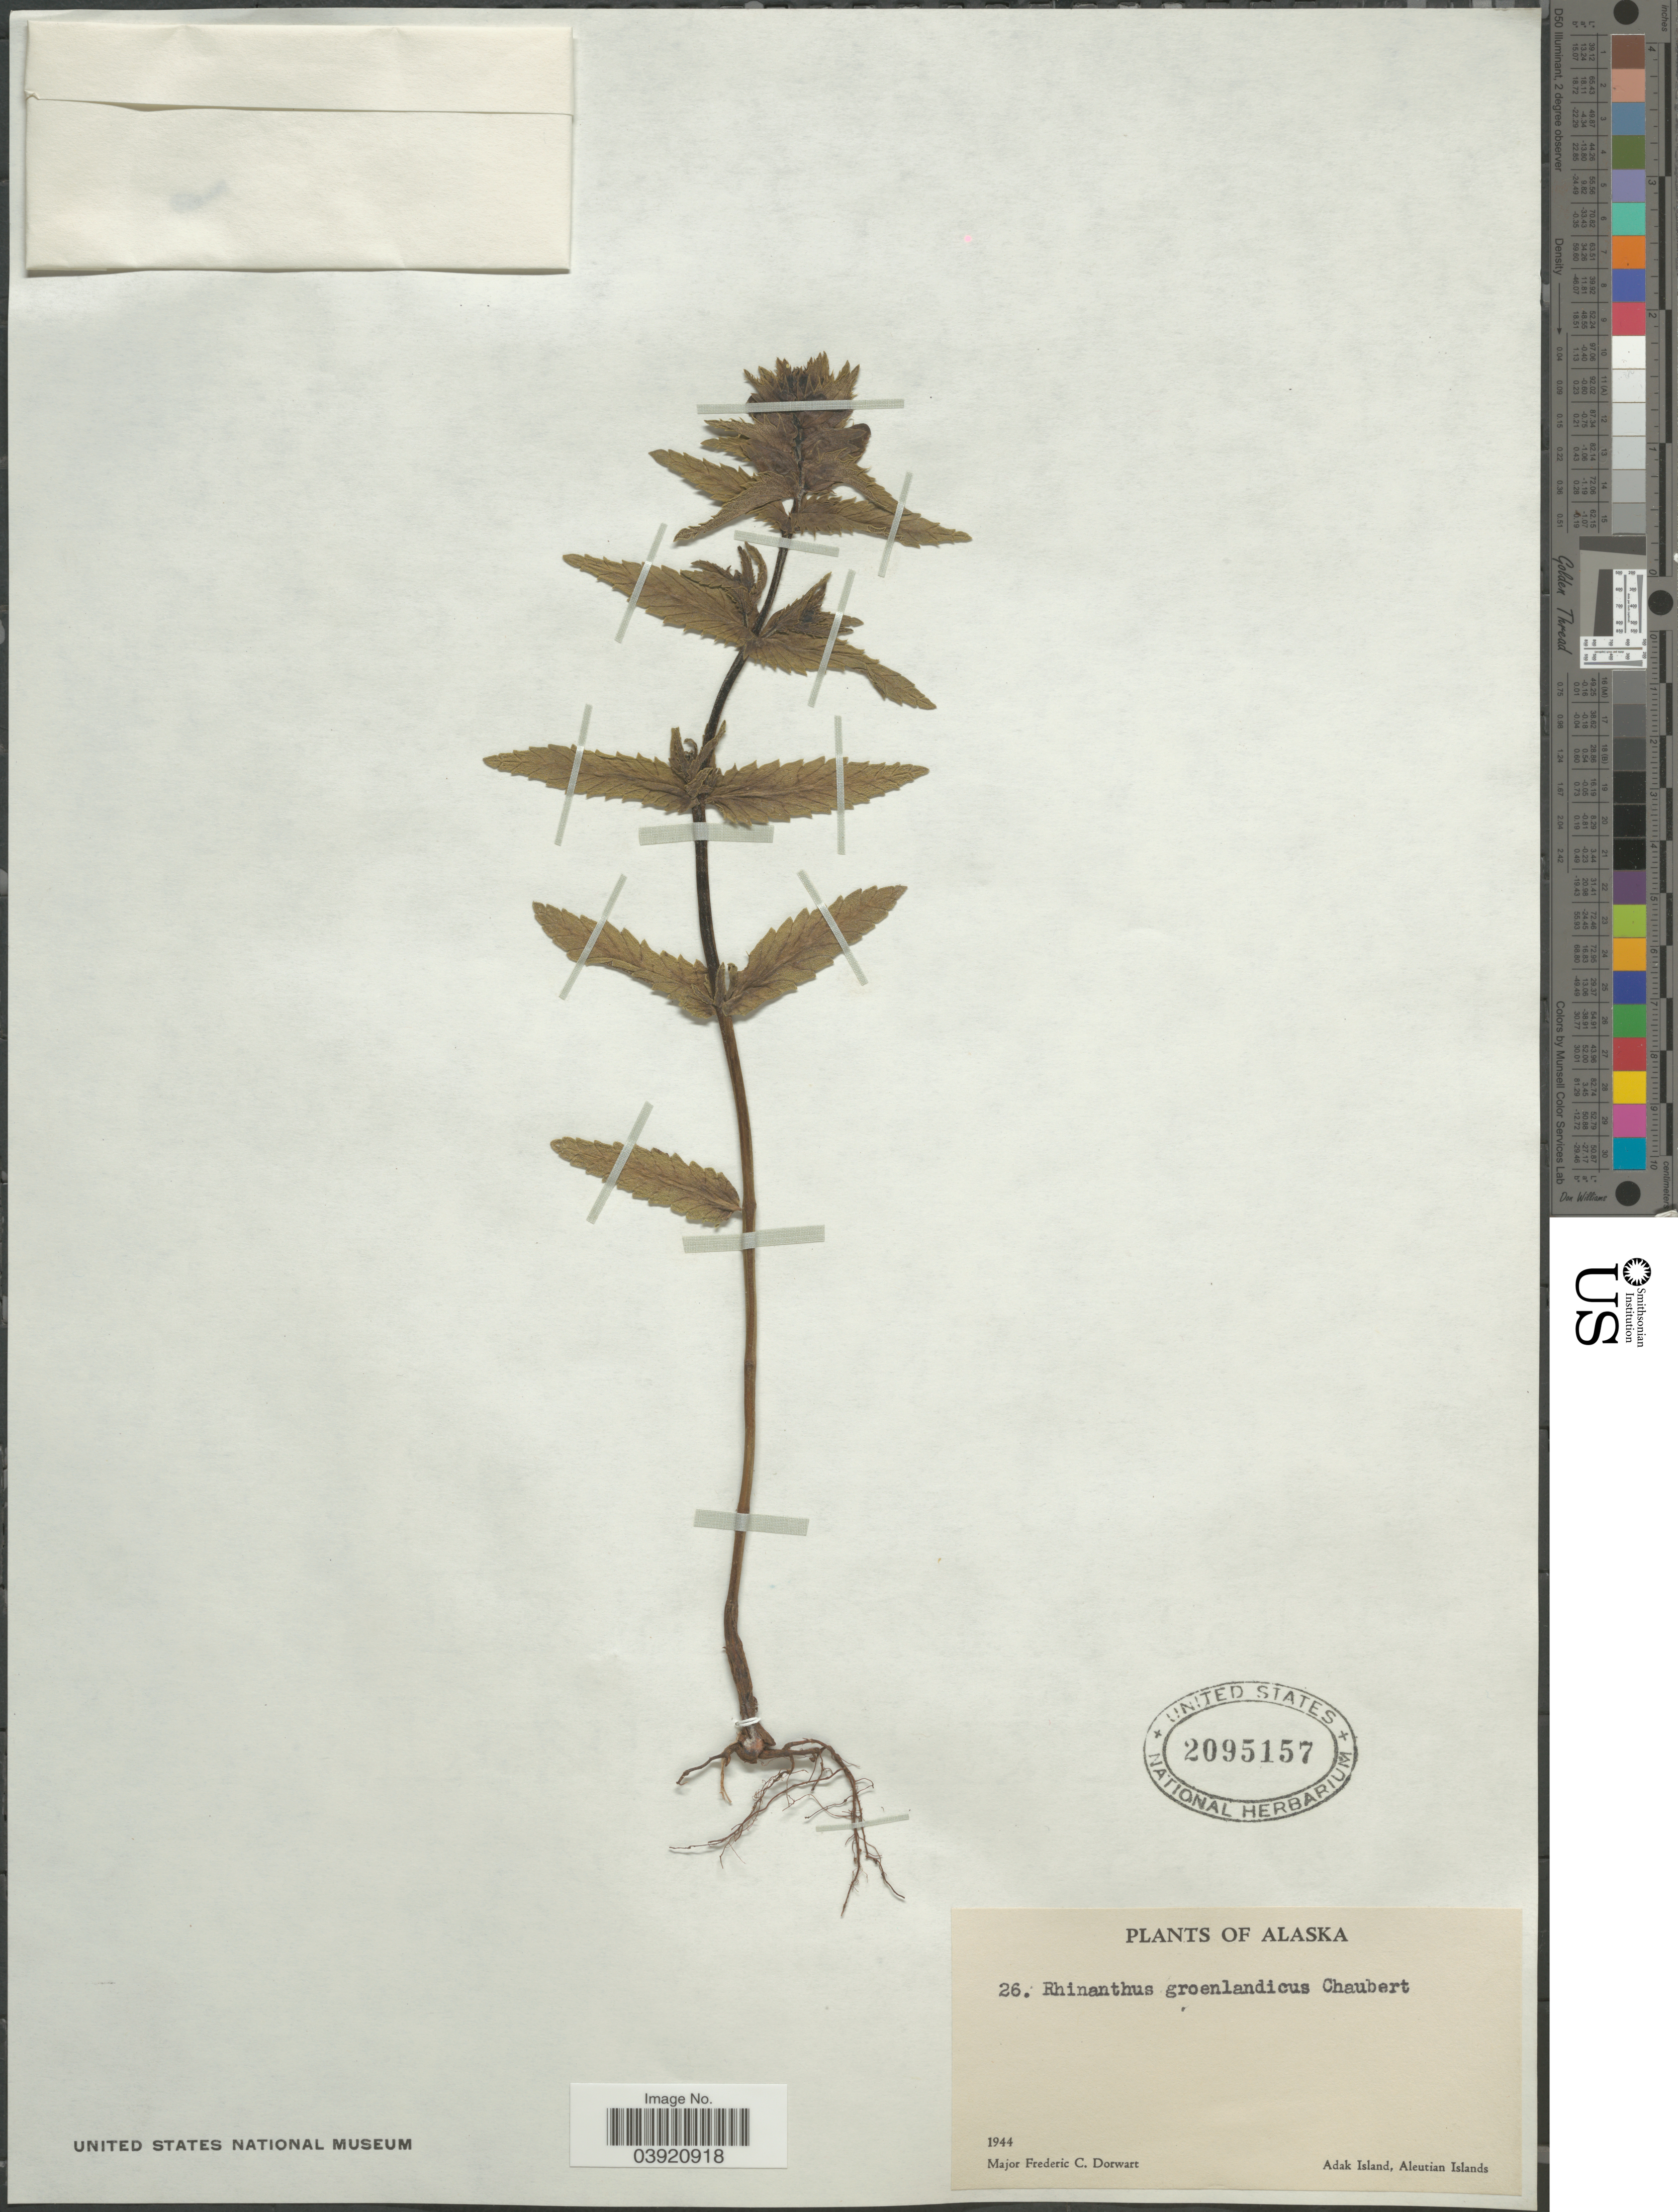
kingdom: Plantae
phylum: Tracheophyta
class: Magnoliopsida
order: Lamiales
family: Orobanchaceae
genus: Rhinanthus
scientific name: Rhinanthus minor subsp. groenlandicus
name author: (Chabert) Neum.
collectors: F. Dorwart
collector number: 26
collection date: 1944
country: United States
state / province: Alaska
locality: Adak Island, Aleutian Islands.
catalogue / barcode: US 2095157